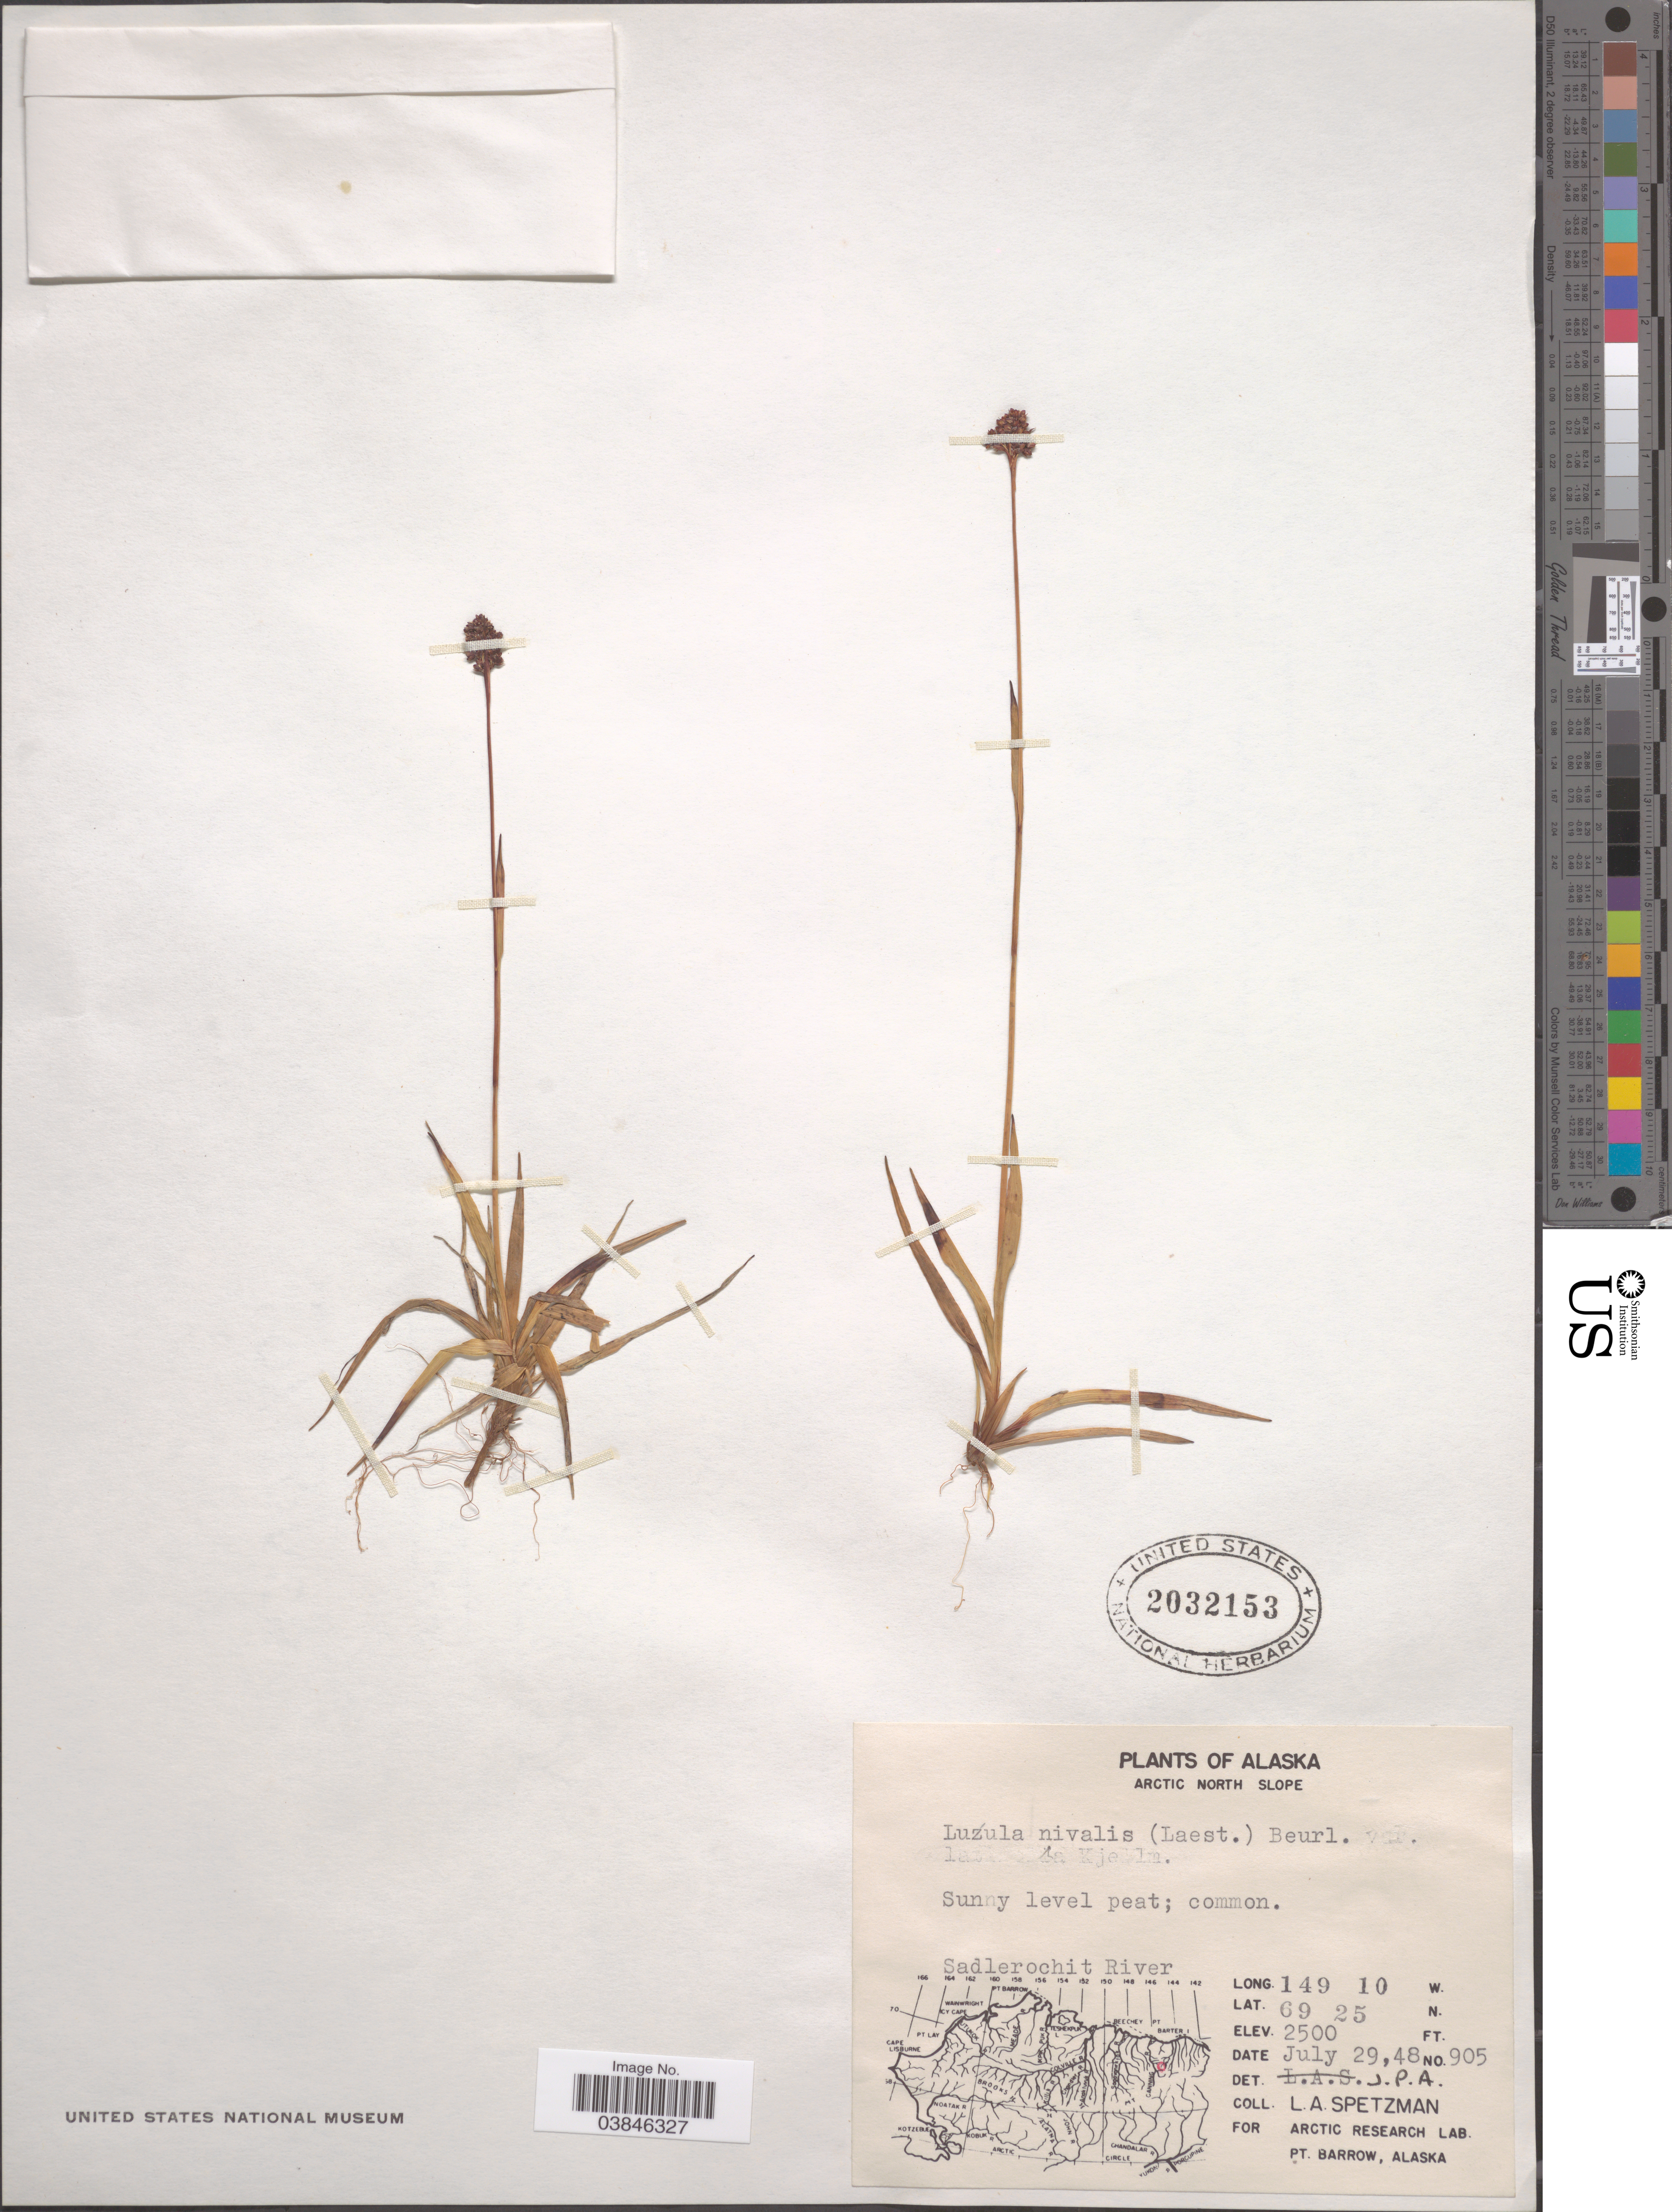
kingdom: Plantae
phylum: Tracheophyta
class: Liliopsida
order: Poales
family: Juncaceae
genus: Luzula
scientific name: Luzula nivalis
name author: (Laest.) Spreng.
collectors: L. Spetzman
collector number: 905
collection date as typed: Transcribed d/m/y: 29/7/48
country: United States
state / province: Alaska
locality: Arctic North Slope. Sunny level peat. Sadlerochit River.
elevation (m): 762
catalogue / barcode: US 2032153